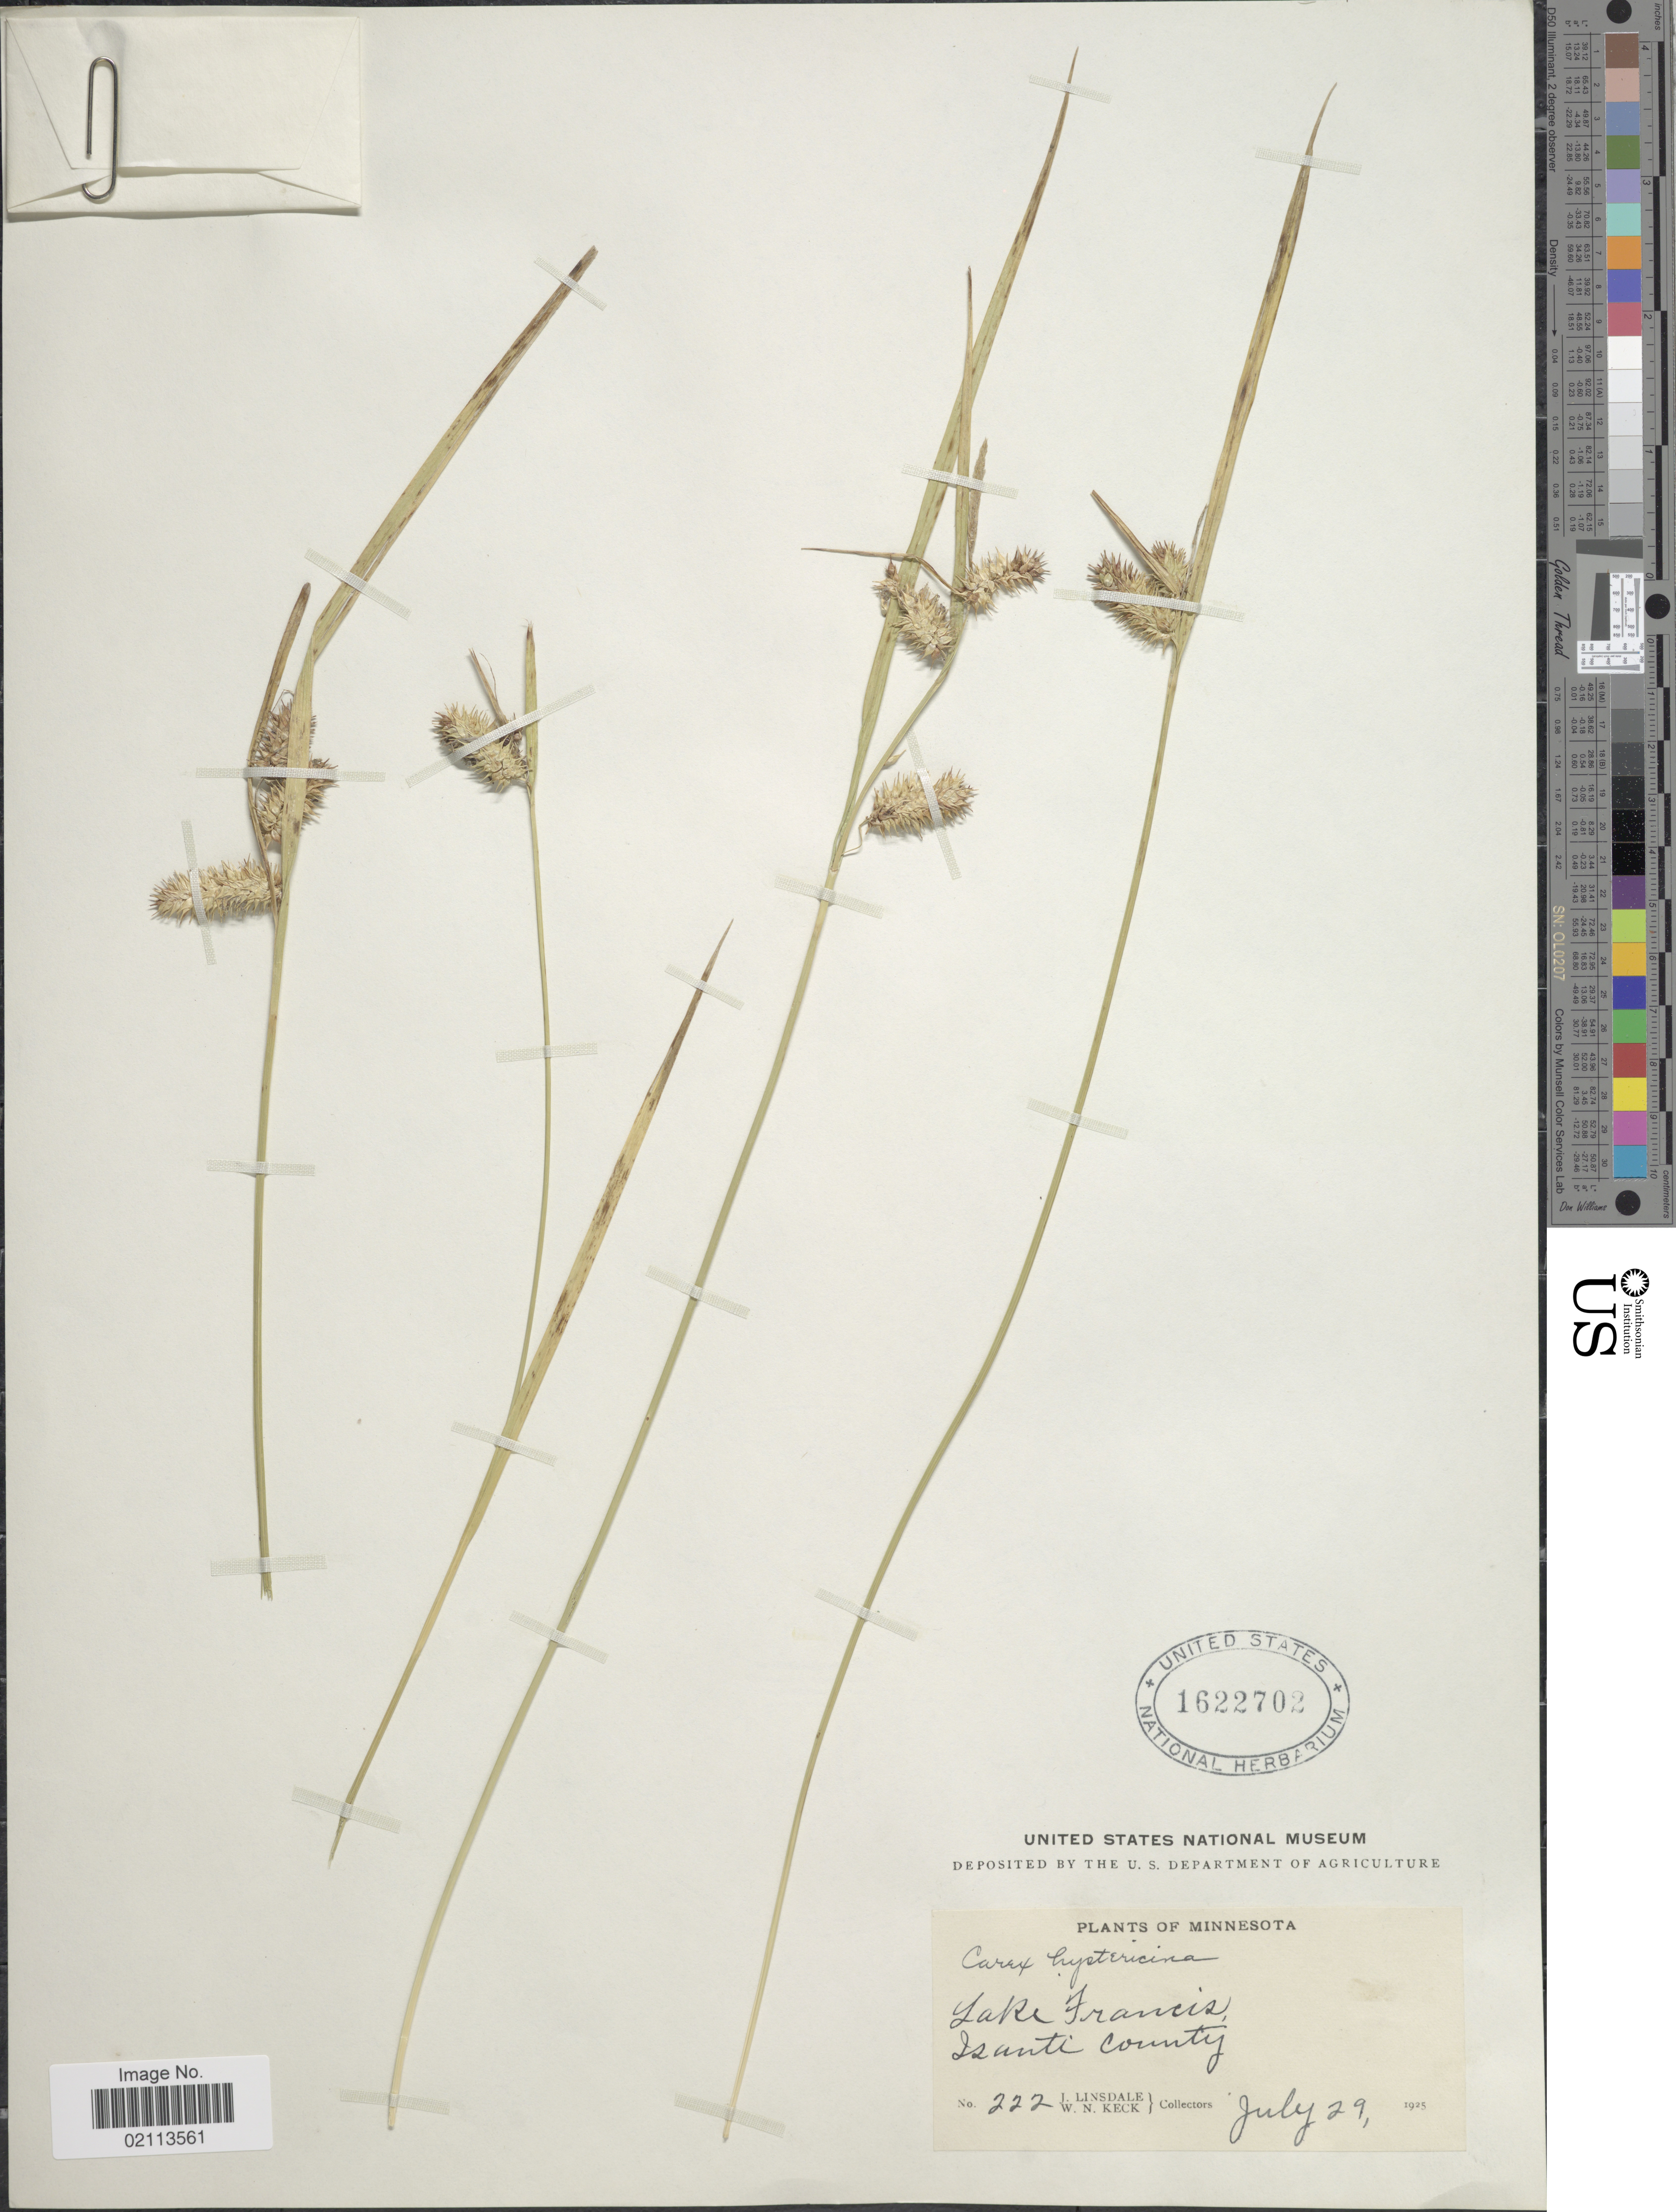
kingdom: Plantae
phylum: Tracheophyta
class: Liliopsida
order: Poales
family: Cyperaceae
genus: Carex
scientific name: Carex hystericina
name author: Muhl. ex Willd.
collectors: J. Linsdale & W. Keck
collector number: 222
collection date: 1925-07-29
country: United States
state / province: Minnesota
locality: Lake Francis, Isanti County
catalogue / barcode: US 1622702